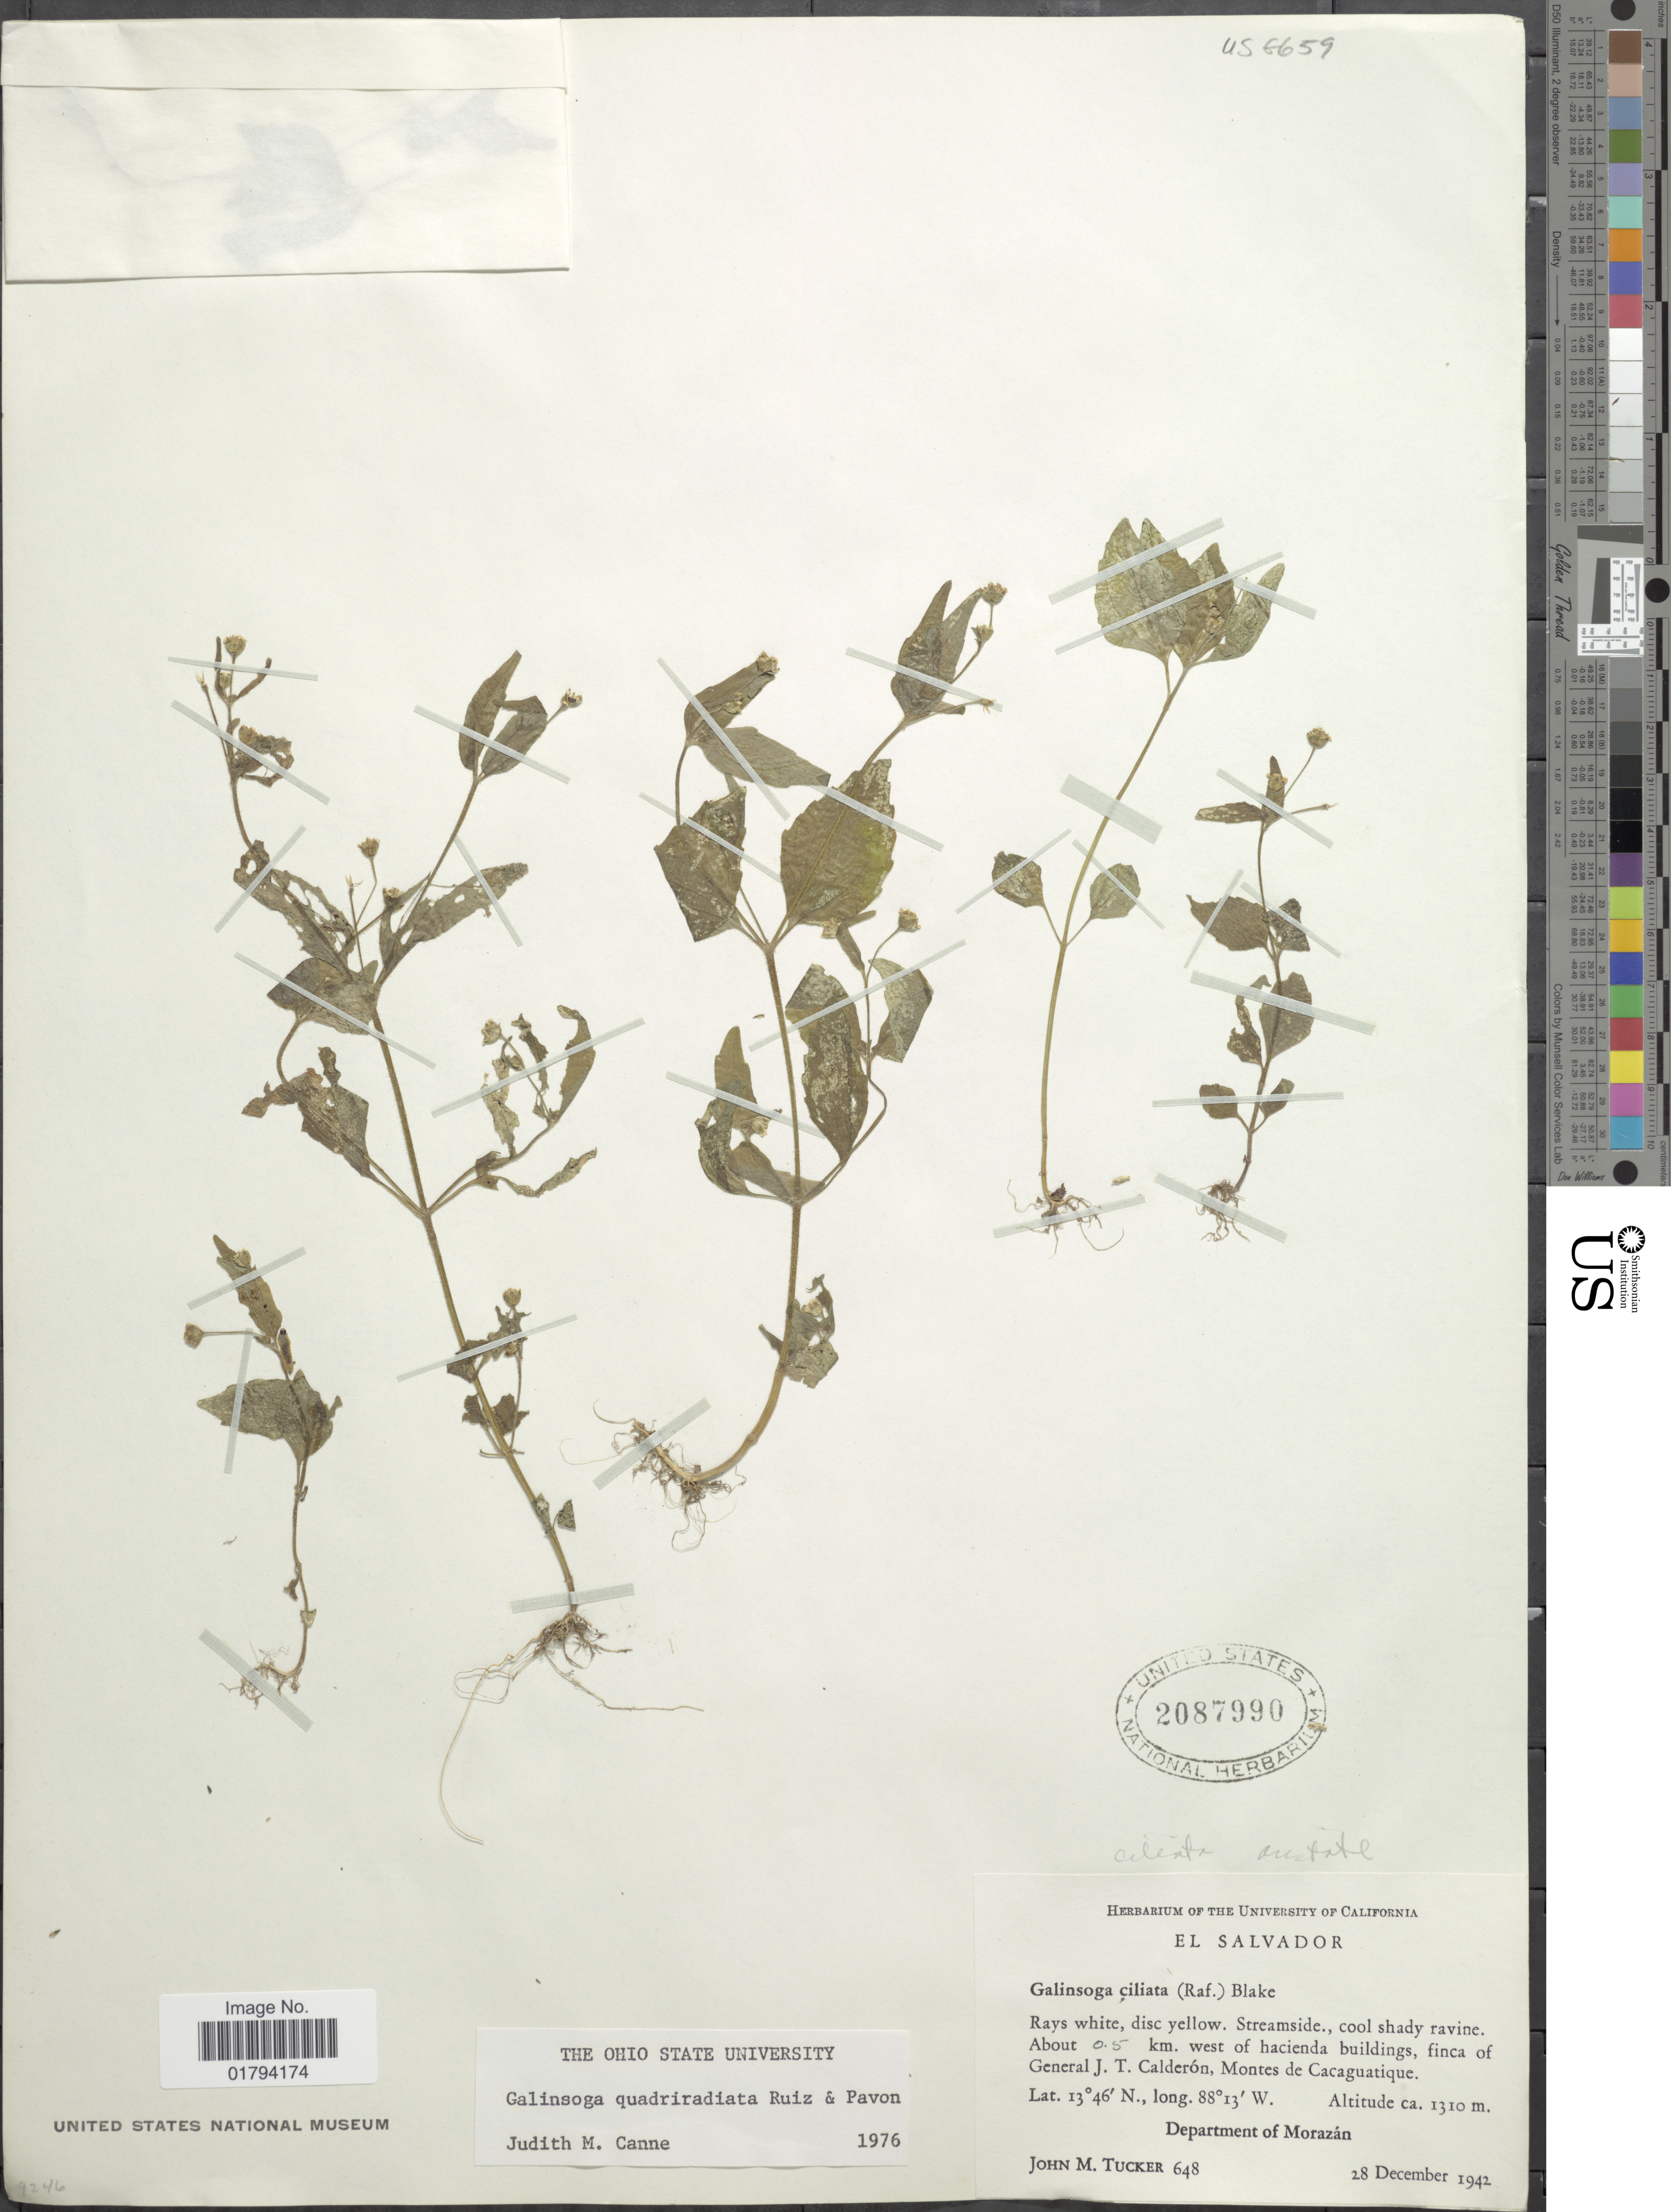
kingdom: Plantae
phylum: Tracheophyta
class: Magnoliopsida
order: Asterales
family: Asteraceae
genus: Galinsoga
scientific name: Galinsoga quadriradiata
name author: Ruiz & Pav.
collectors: J. M. Tucker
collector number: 648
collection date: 1942-12-28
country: El Salvador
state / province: Morazan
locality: Streamside, cool shady ravine, about 0.5 km. west of hacienda buildings, finca of General J. T. Calderon, Montes de Cacaguatique.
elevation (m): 1310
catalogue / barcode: US 2087990